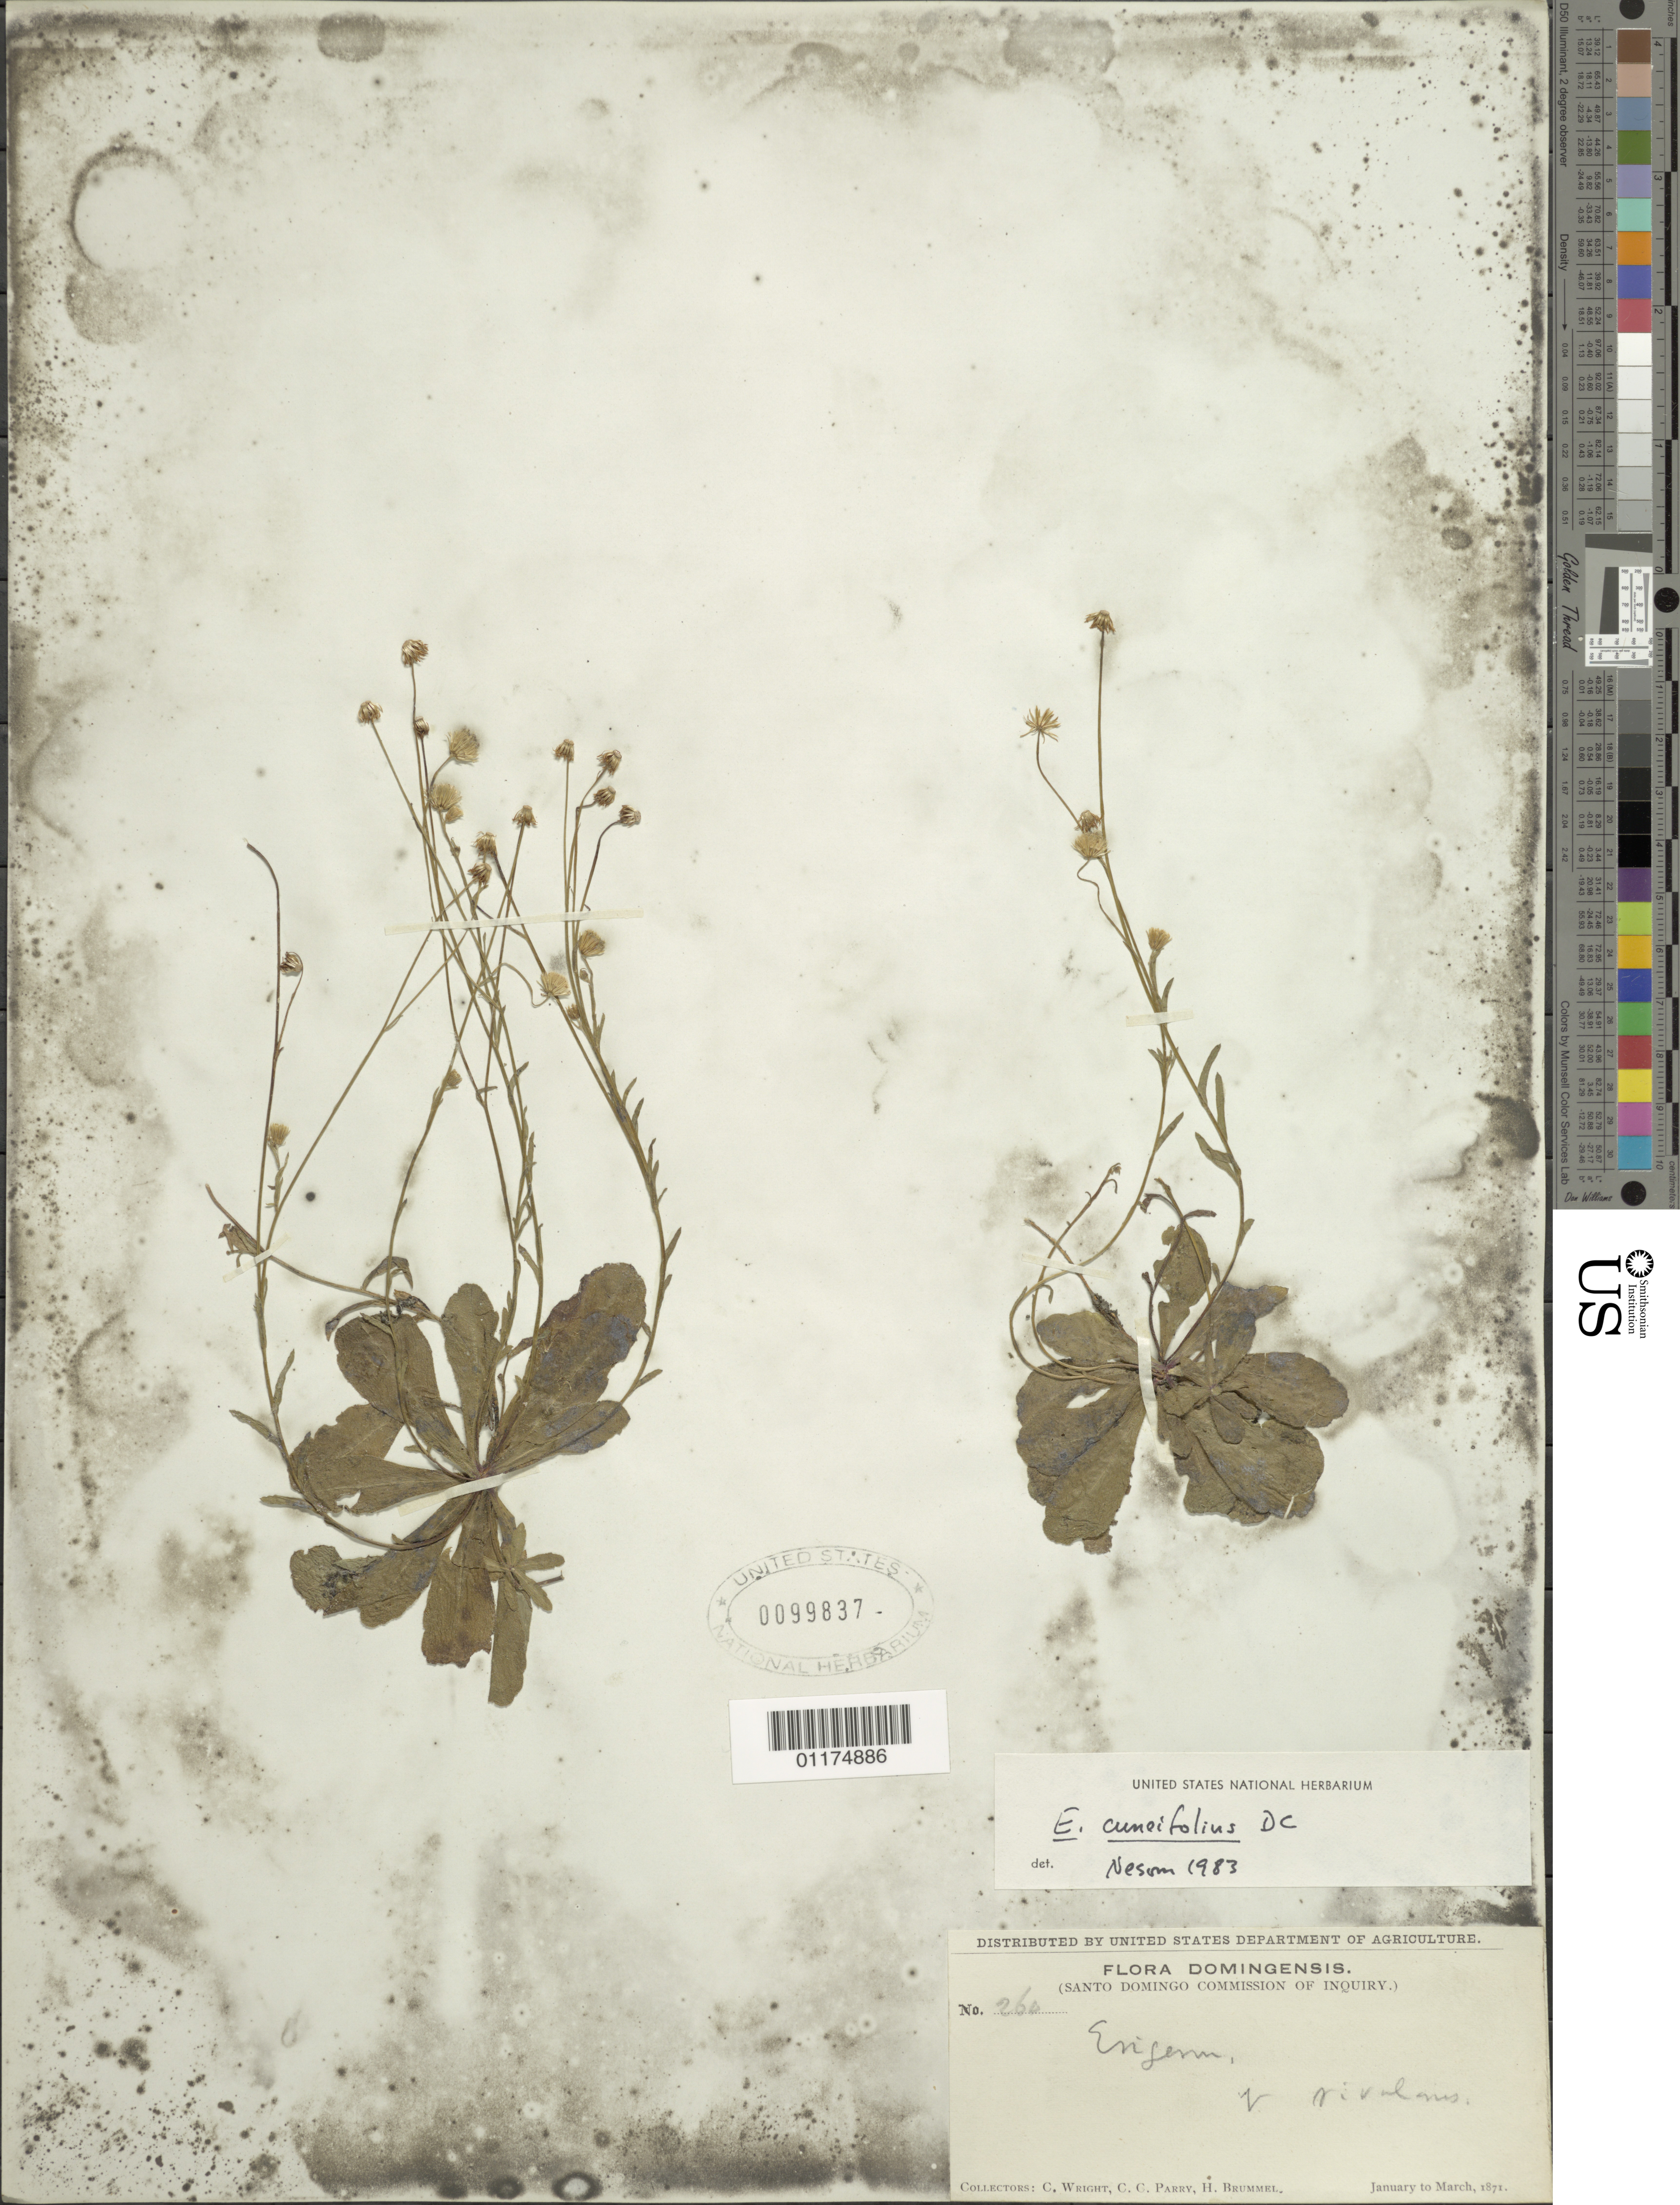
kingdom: Plantae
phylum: Tracheophyta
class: Magnoliopsida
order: Asterales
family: Asteraceae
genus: Erigeron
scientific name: Erigeron cuneifolius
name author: DC.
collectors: C. Wright, C. C. Parry & H. Brummel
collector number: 260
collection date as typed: Jan 1871 to Mar 1871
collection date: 1871-01/1871-03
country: Dominican Republic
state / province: Santo Domingo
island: Hispaniola I.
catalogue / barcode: US 99837